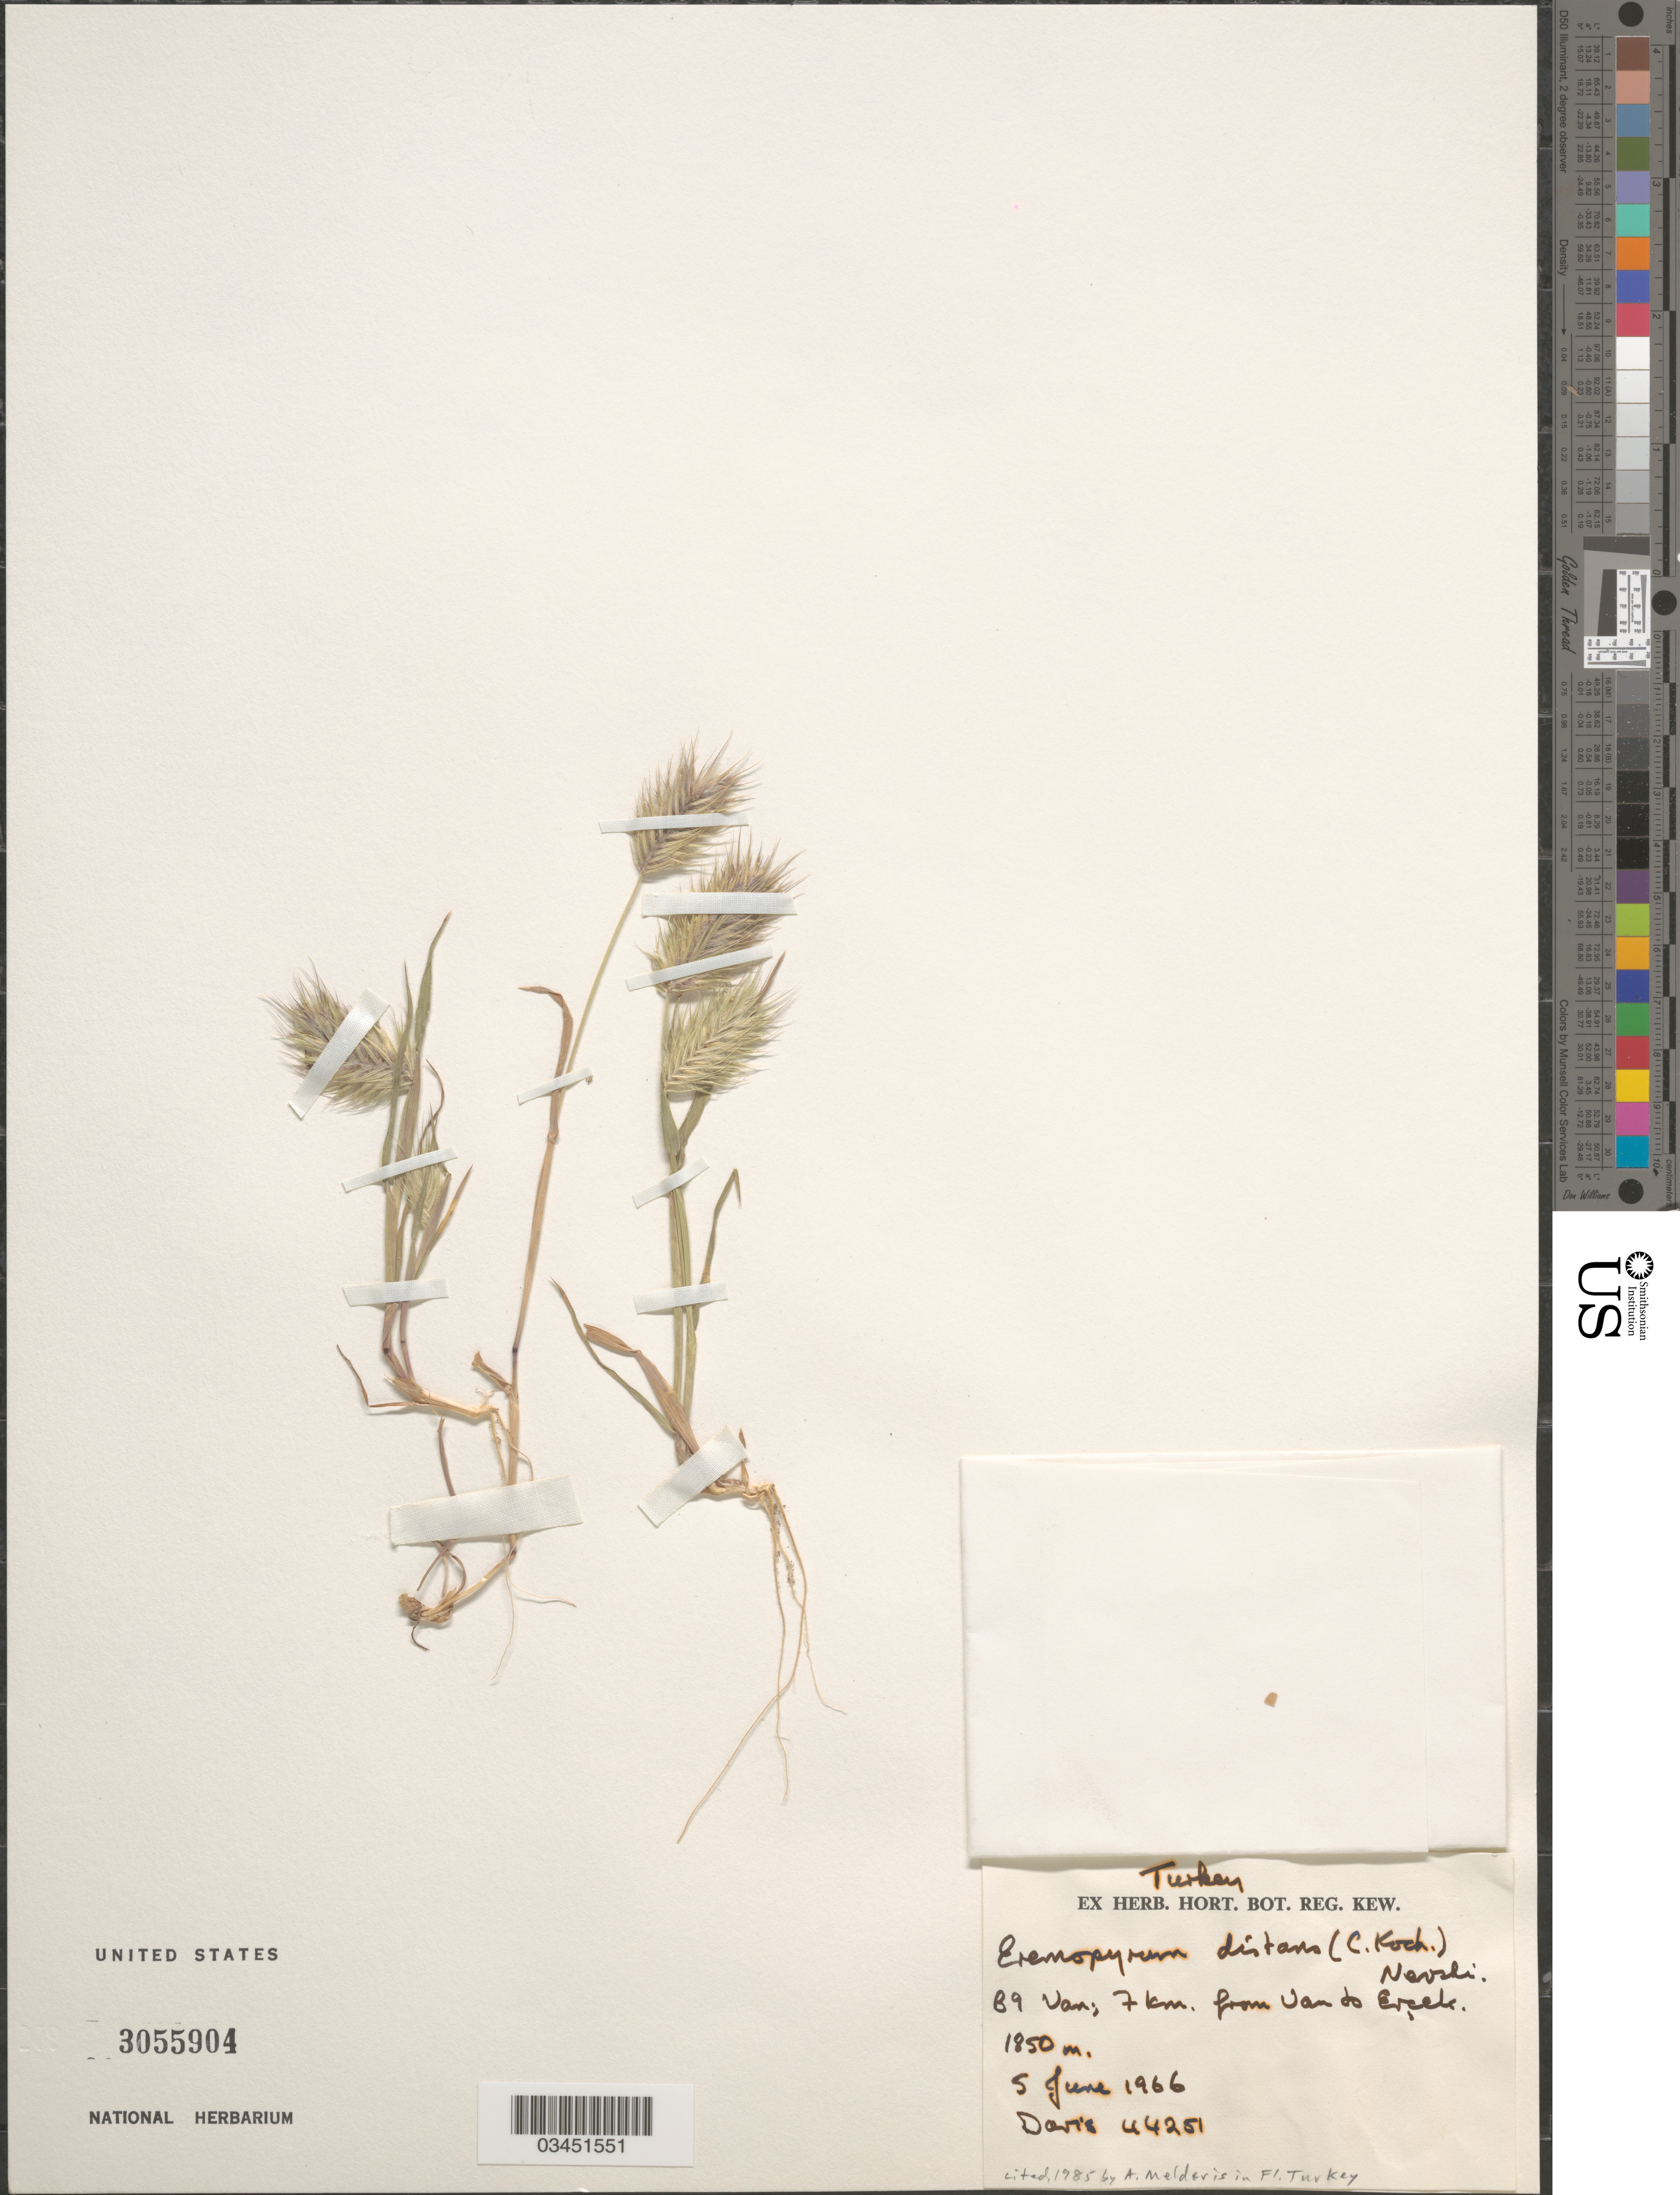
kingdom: Plantae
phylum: Tracheophyta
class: Liliopsida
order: Poales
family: Poaceae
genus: Eremopyrum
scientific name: Eremopyrum distans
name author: (K. Koch) Nevski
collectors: -. Davis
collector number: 44251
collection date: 1966-06-05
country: Turkey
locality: B9 Van; 7 Km. from Van to Ercek.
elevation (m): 1850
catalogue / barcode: US 3055904